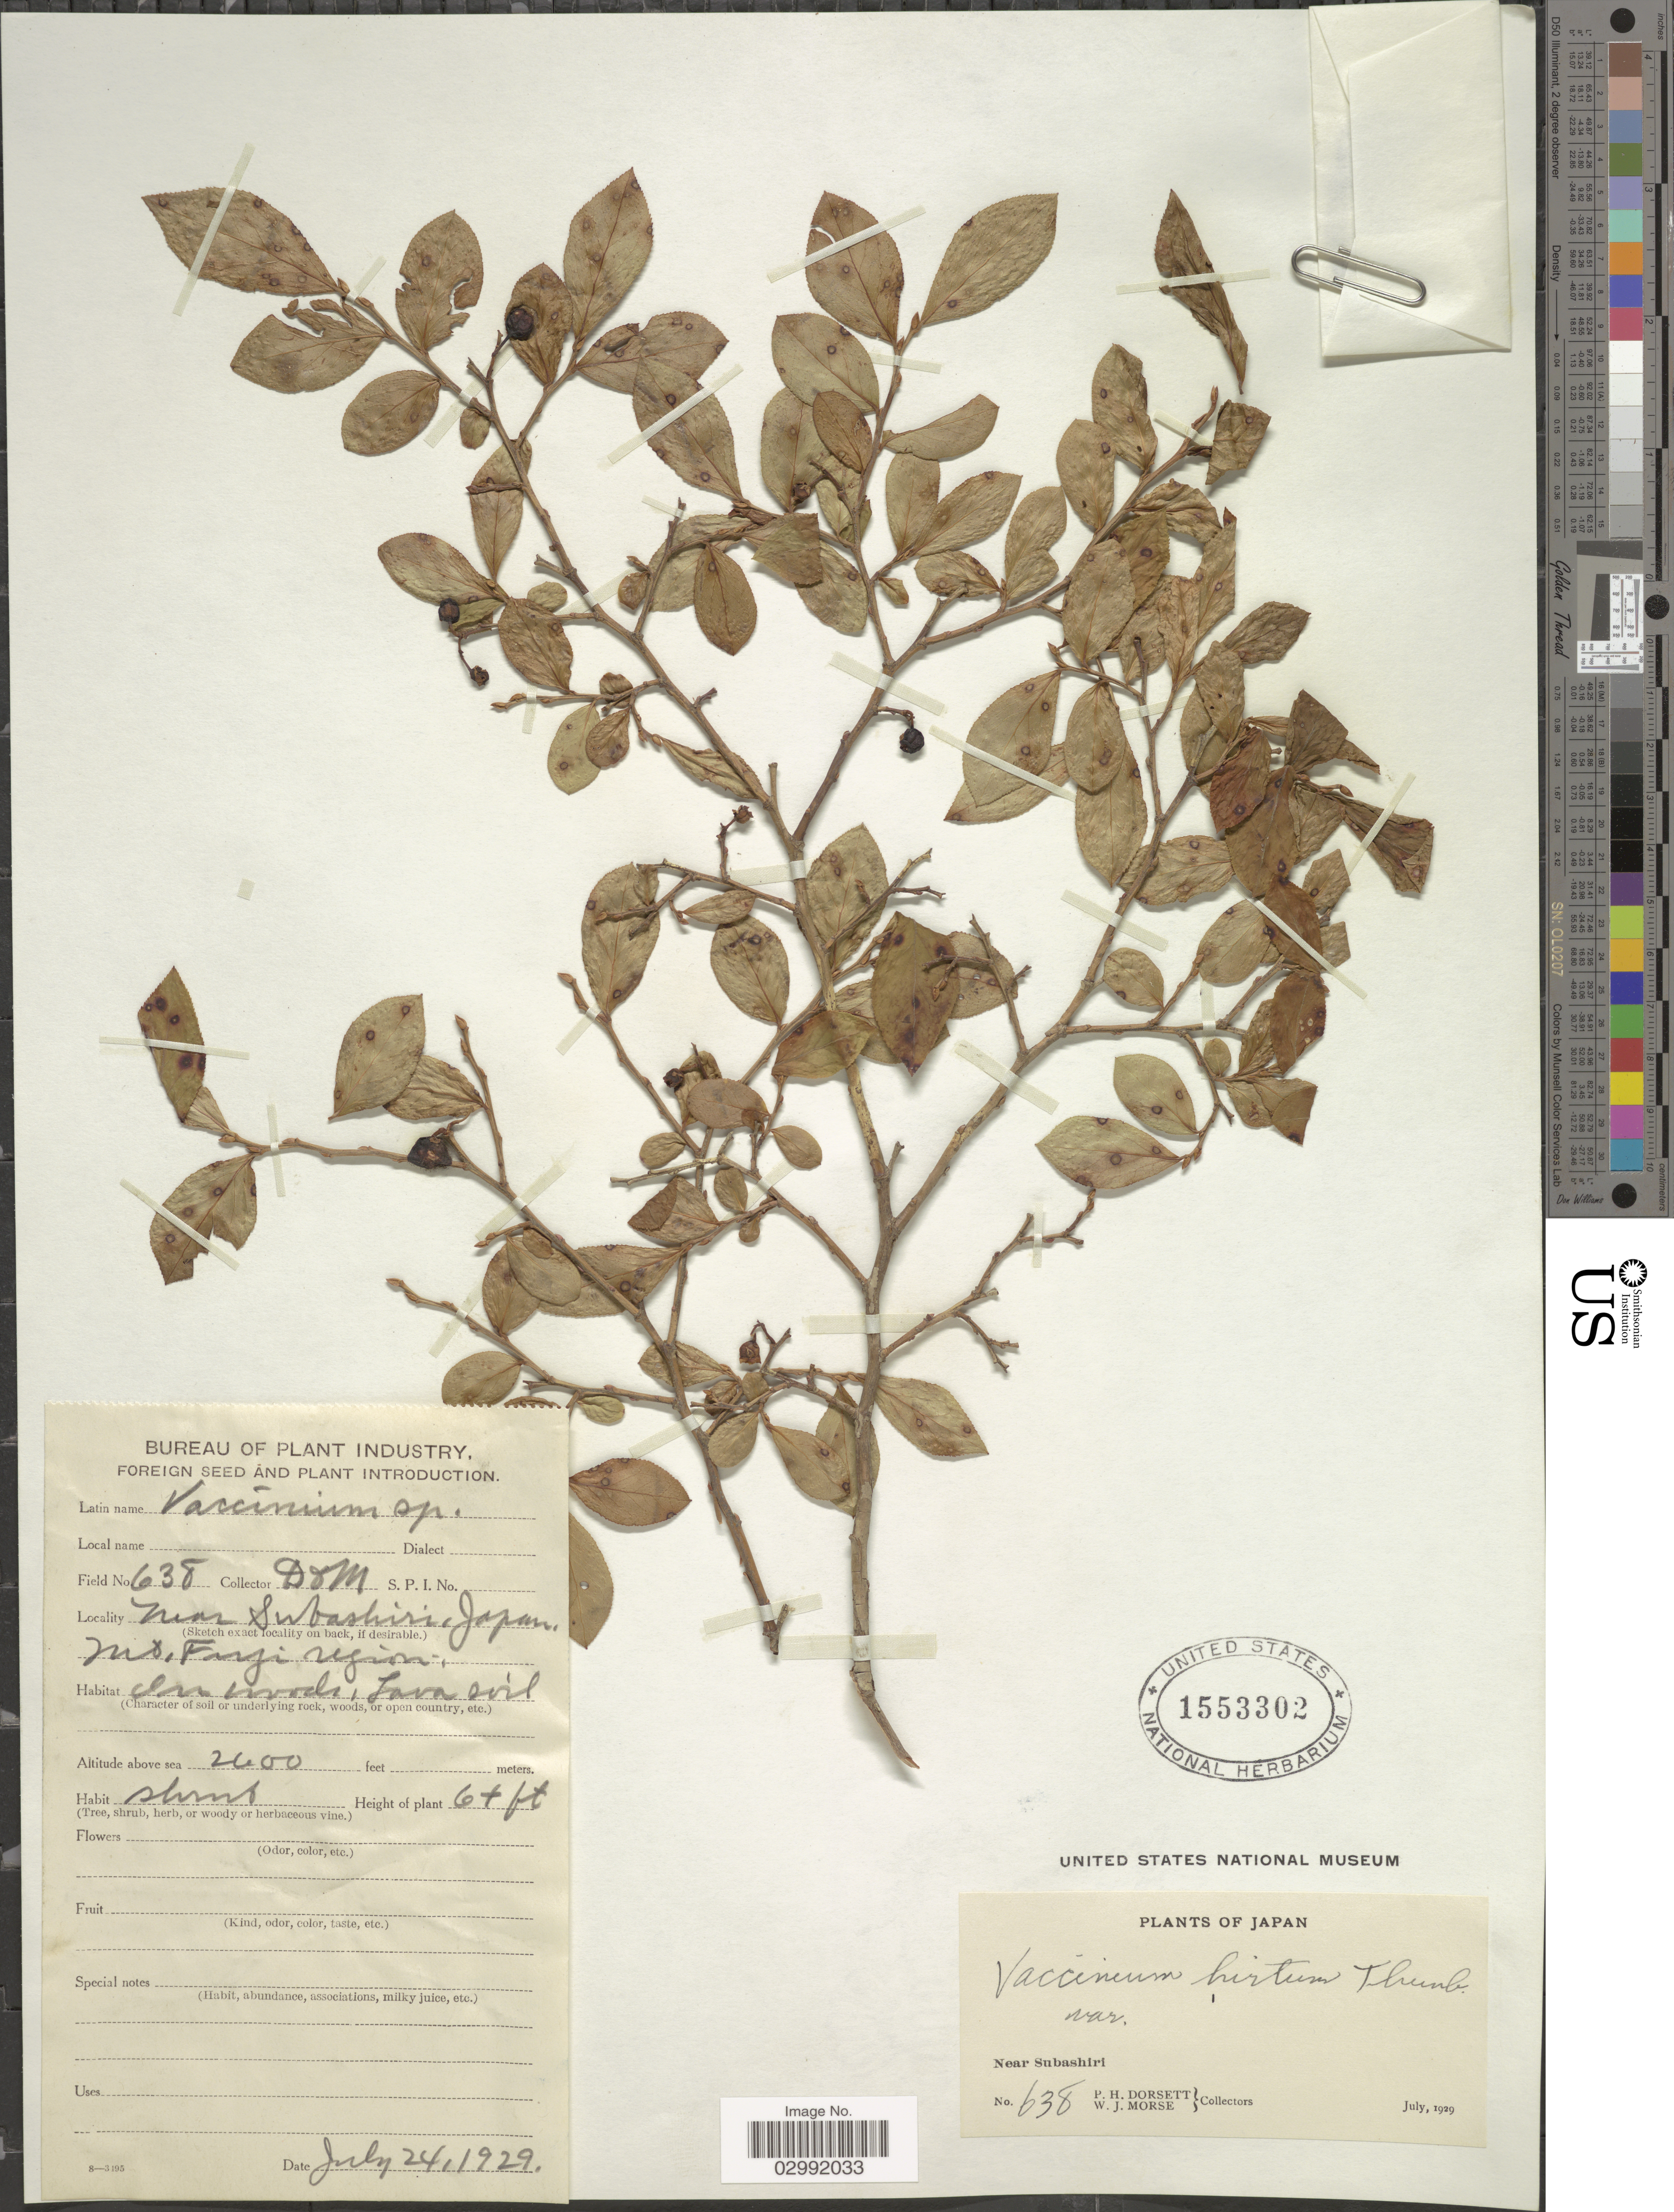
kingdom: Plantae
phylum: Tracheophyta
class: Magnoliopsida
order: Ericales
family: Ericaceae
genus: Vaccinium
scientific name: Vaccinium hirtum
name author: Thunb.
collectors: P. H. Dorsett & W. J. Morse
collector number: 638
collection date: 1929-07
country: Japan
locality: Near Subashiri, Mt. Fuji region.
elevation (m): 792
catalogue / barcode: US 1553302